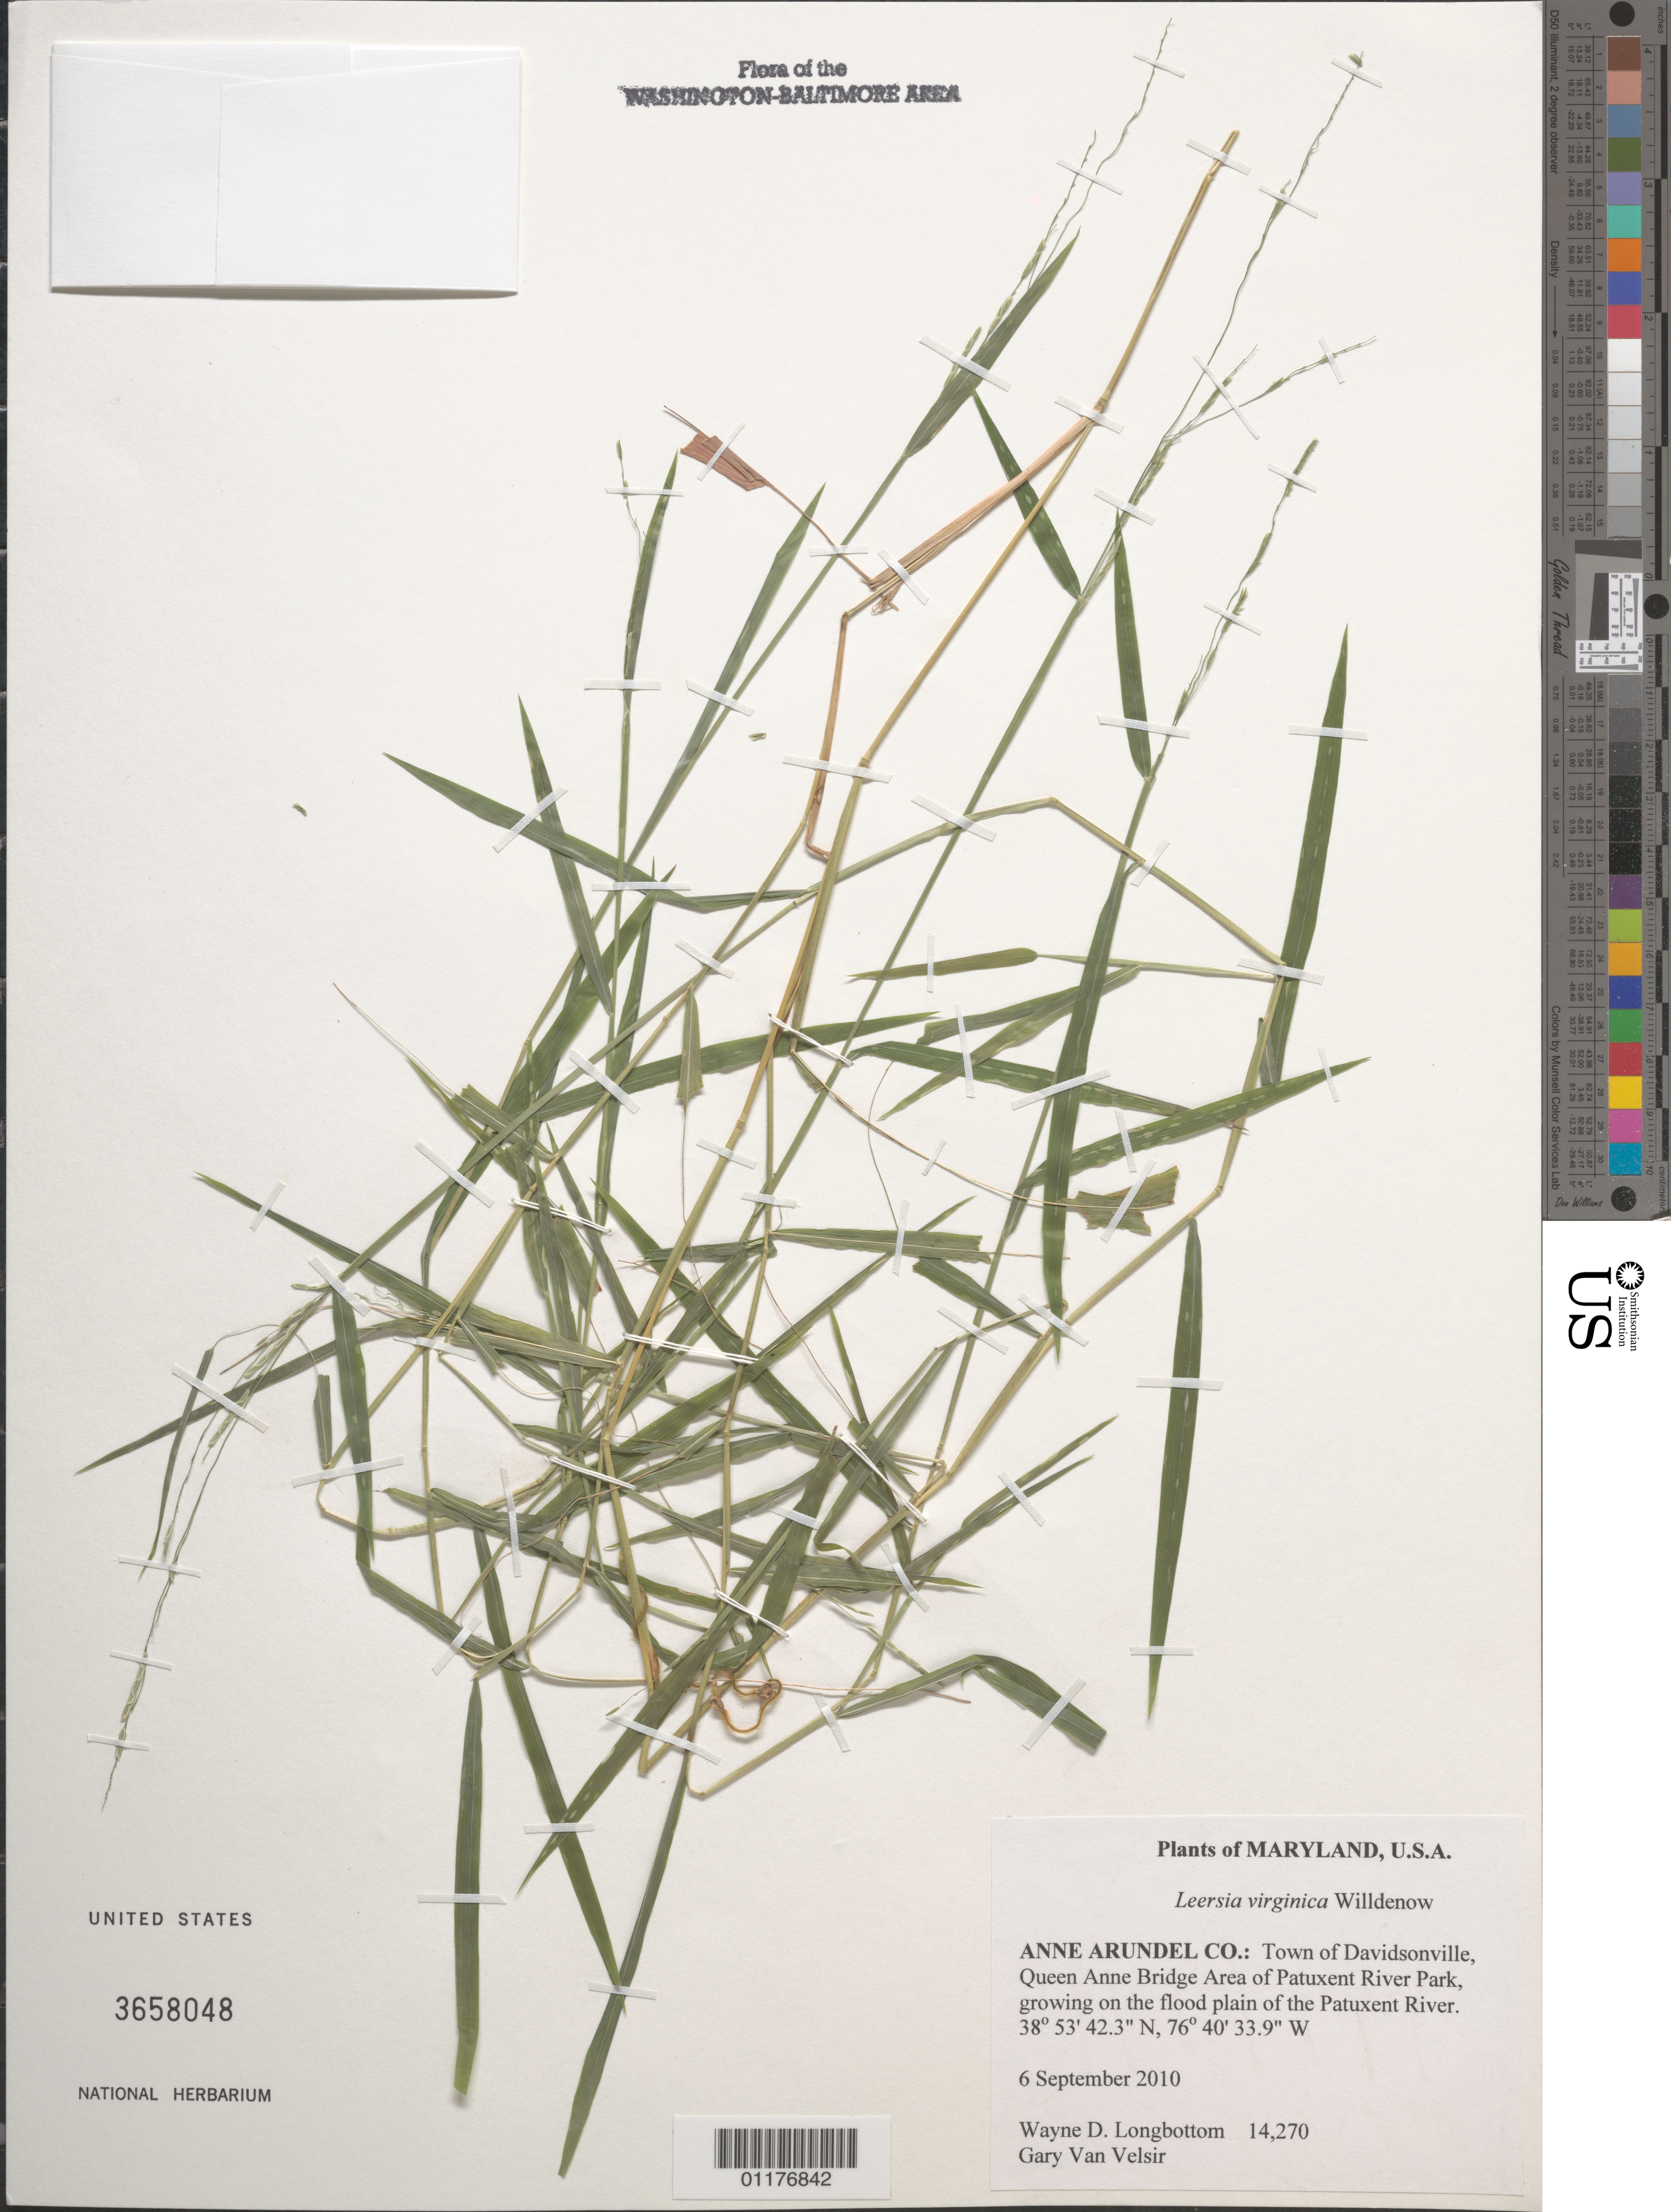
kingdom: Plantae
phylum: Tracheophyta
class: Liliopsida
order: Poales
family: Poaceae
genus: Leersia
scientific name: Leersia virginica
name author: Willd.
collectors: W. D. Longbottom & G. Van Velsir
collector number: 14270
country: United States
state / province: Maryland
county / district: Anne Arundel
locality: Davidsonville, Queen Anne Bridge Area of Patuxent River Park, growing on the flood plain of the Patuxent River.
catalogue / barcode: US 3658048